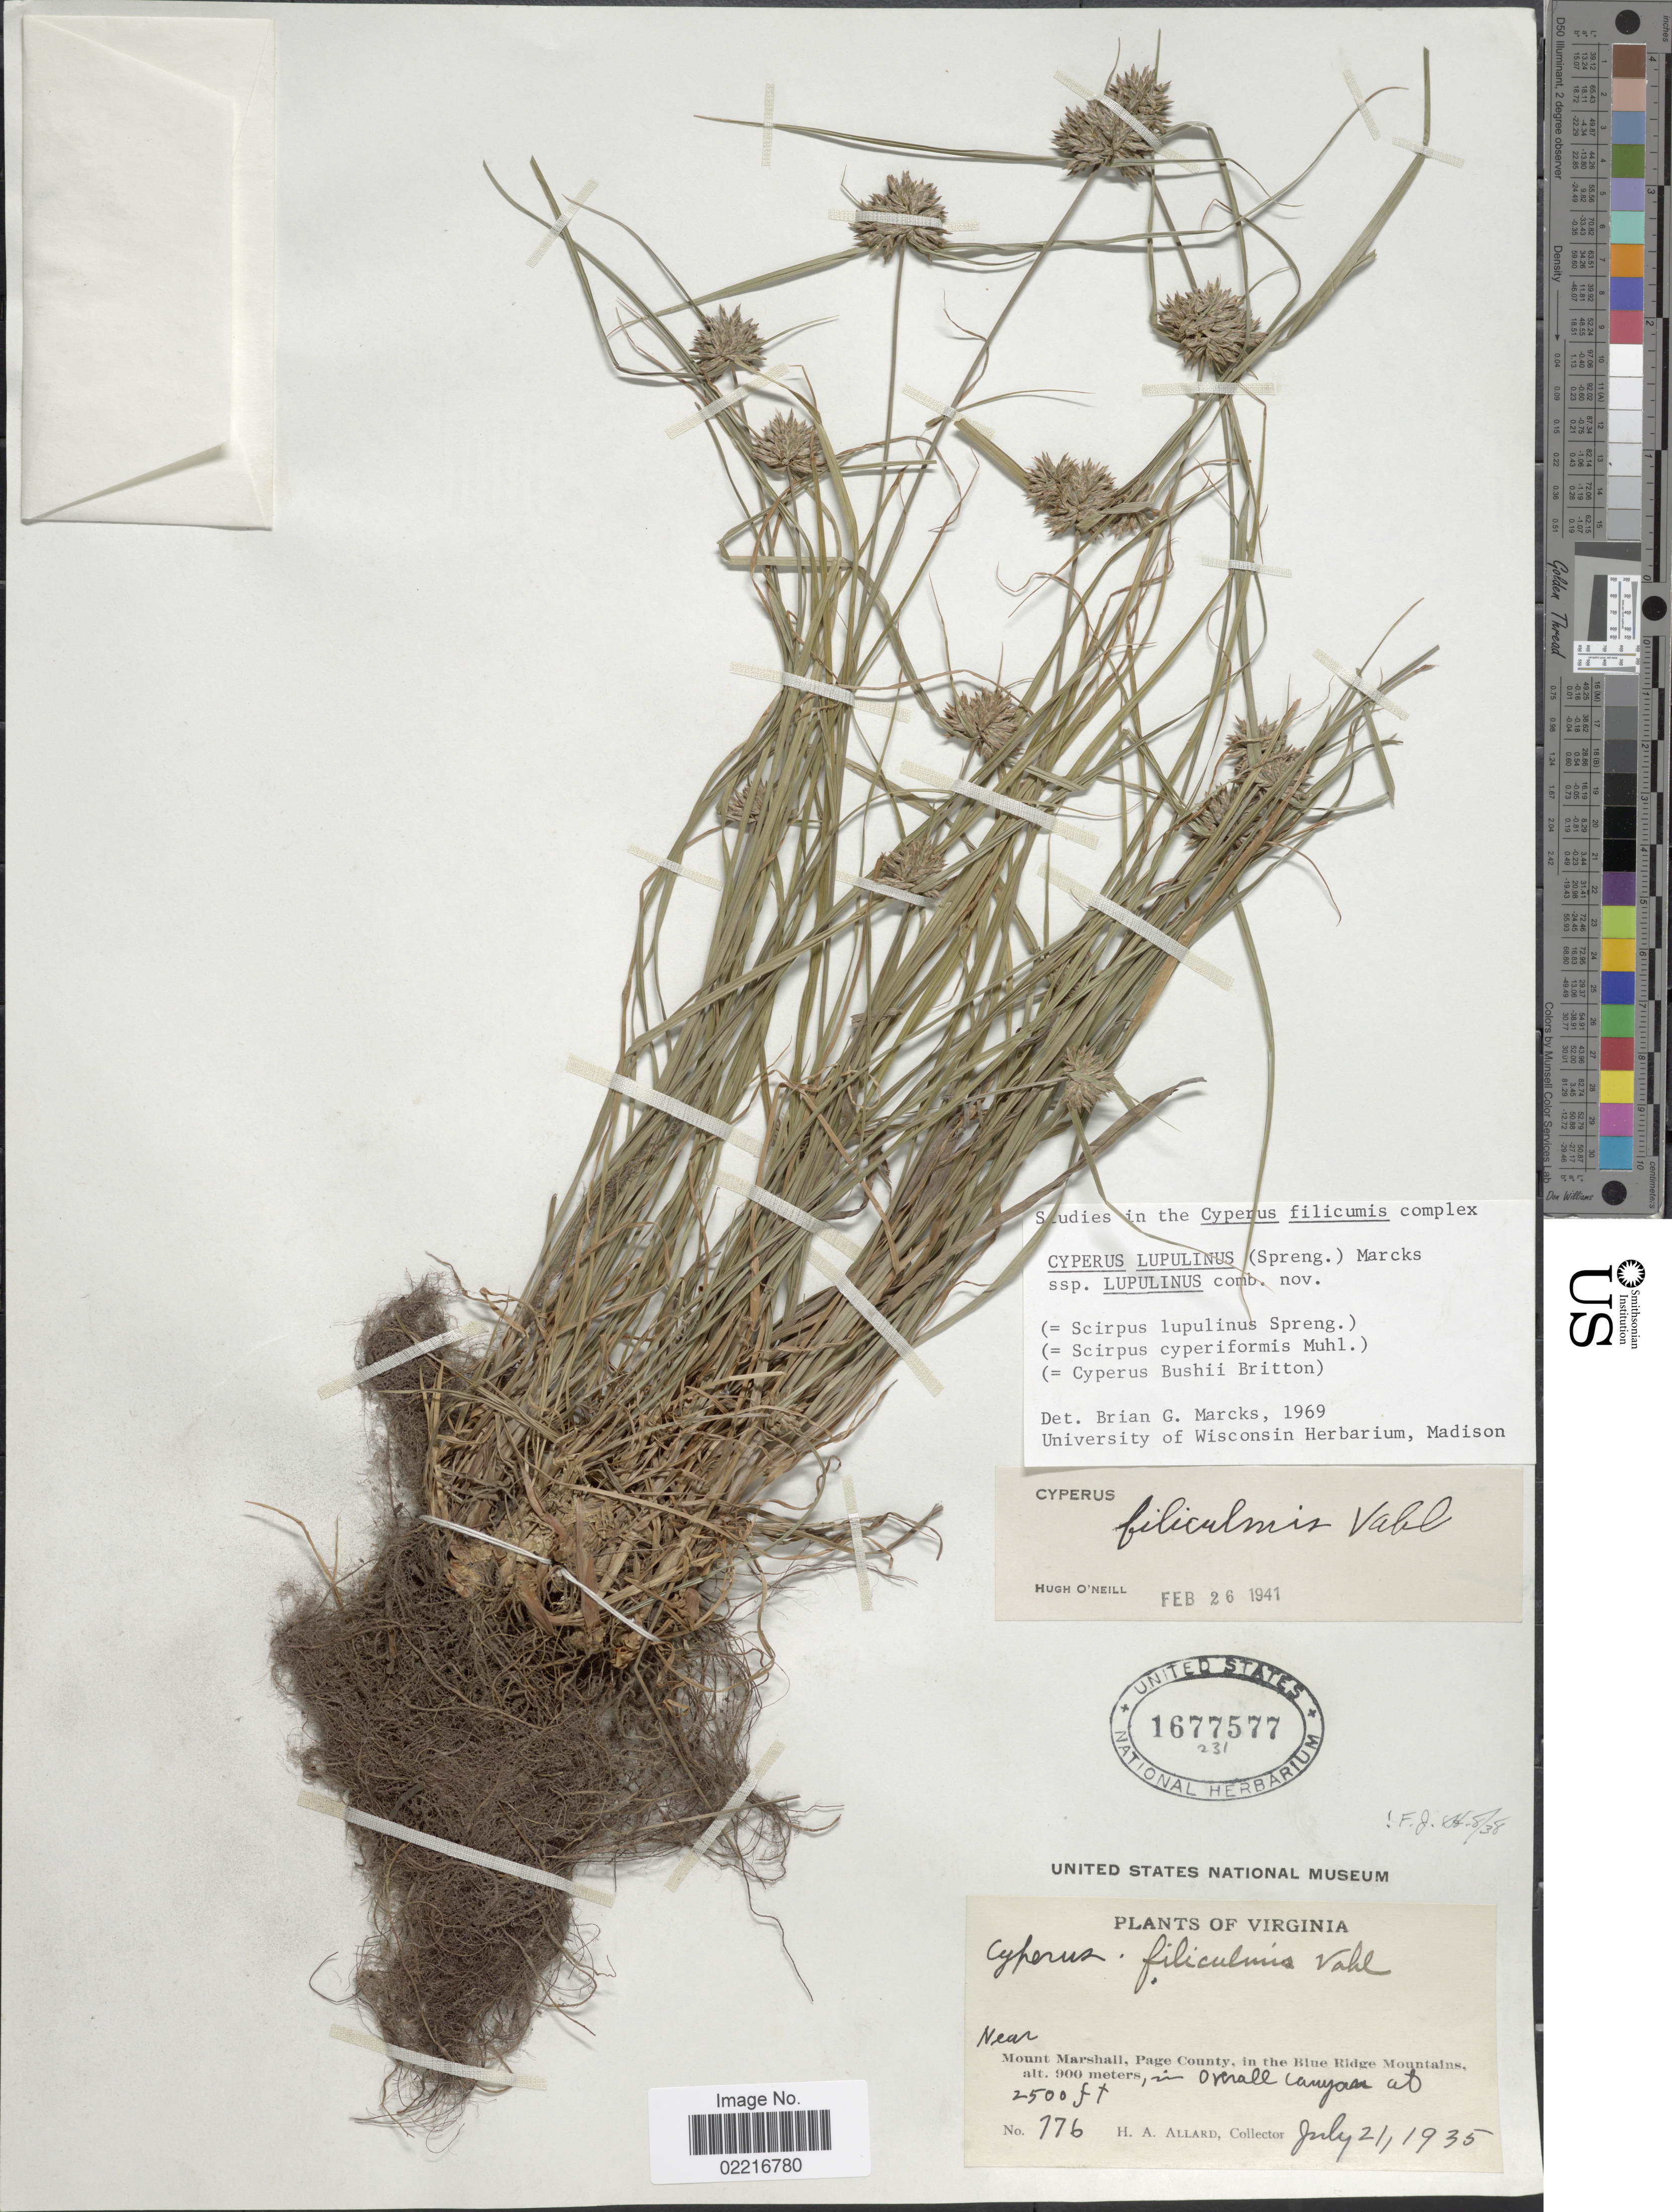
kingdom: Plantae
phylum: Tracheophyta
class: Liliopsida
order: Poales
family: Cyperaceae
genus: Cyperus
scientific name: Cyperus lupulinus subsp. lupulinus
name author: (Spreng.) Marcks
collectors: H. A. Allard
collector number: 776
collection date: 1935-07-21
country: United States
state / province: Virginia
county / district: Page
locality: Near Mount Marshall, in the Blue Ridge Mountains, in overall canyon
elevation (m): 762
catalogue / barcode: US 1677577